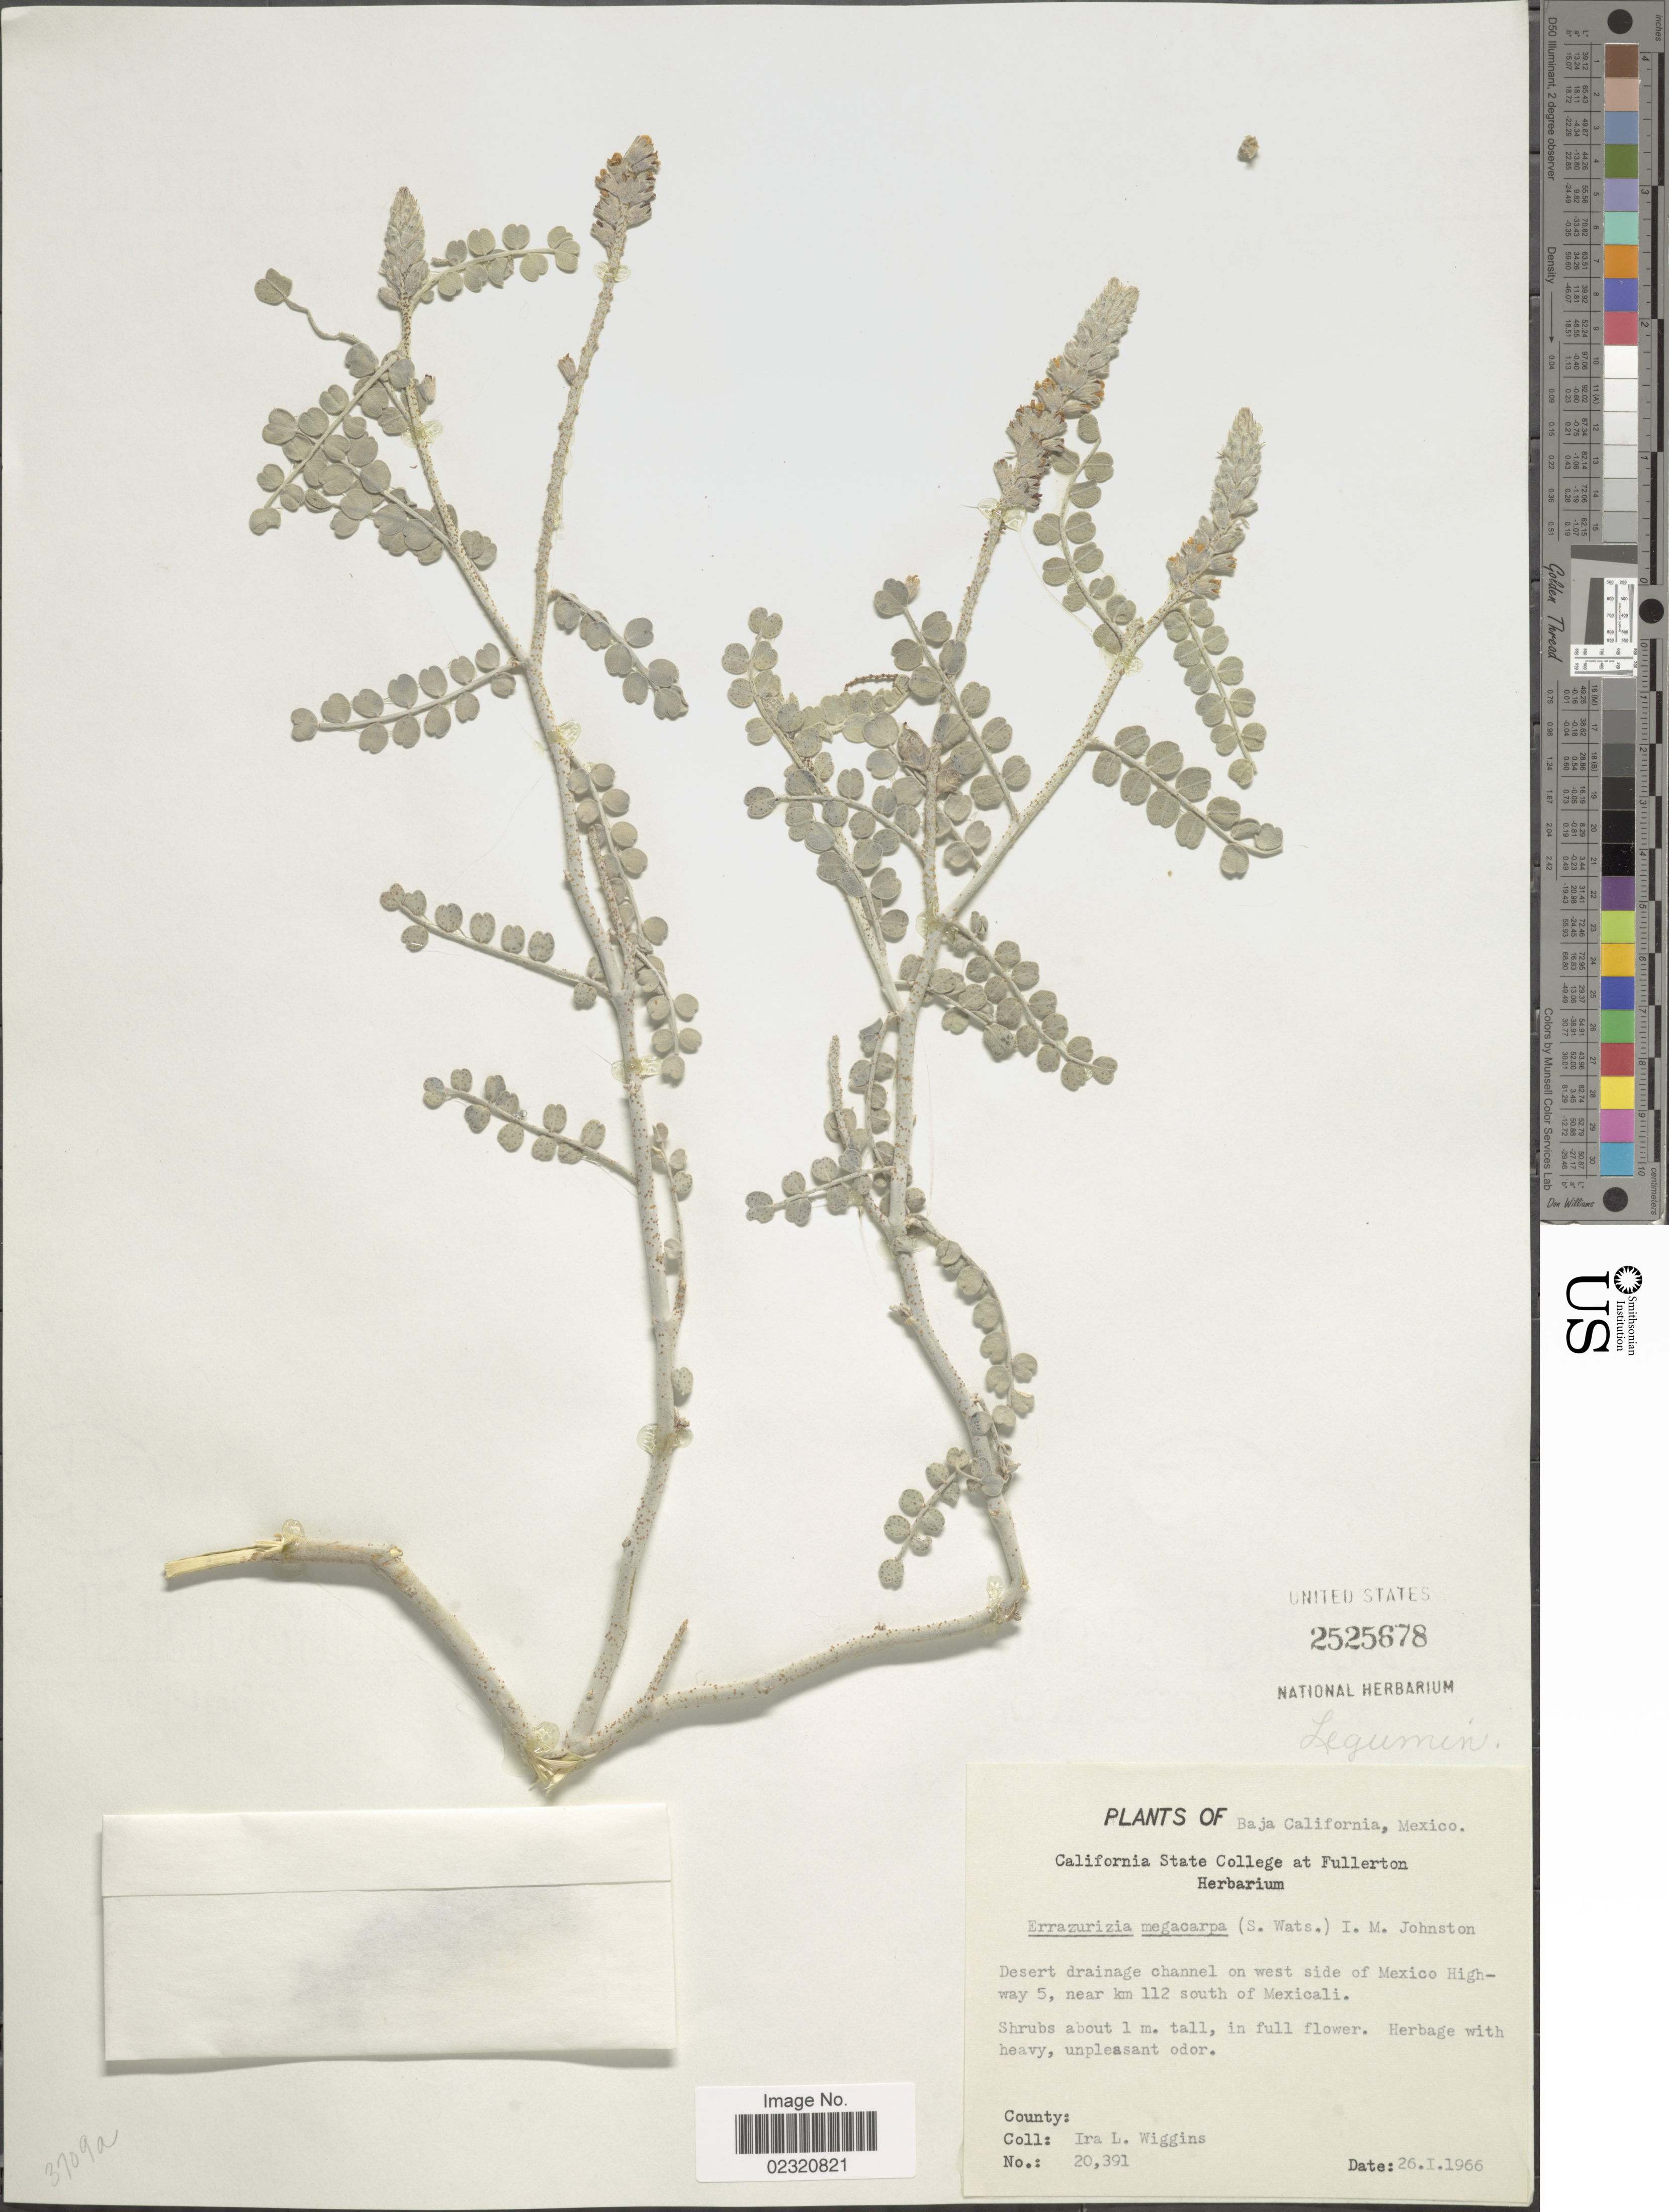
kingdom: Plantae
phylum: Tracheophyta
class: Magnoliopsida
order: Fabales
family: Fabaceae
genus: Errazurizia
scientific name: Errazurizia megacarpa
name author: I.M. Johnst.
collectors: I. L. Wiggins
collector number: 20391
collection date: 1966-01-26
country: Mexico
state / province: Baja California Norte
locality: Desert drainage channel on west side of Mexico Highway 5, near km 112 south of Mexicali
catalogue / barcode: US 2525678